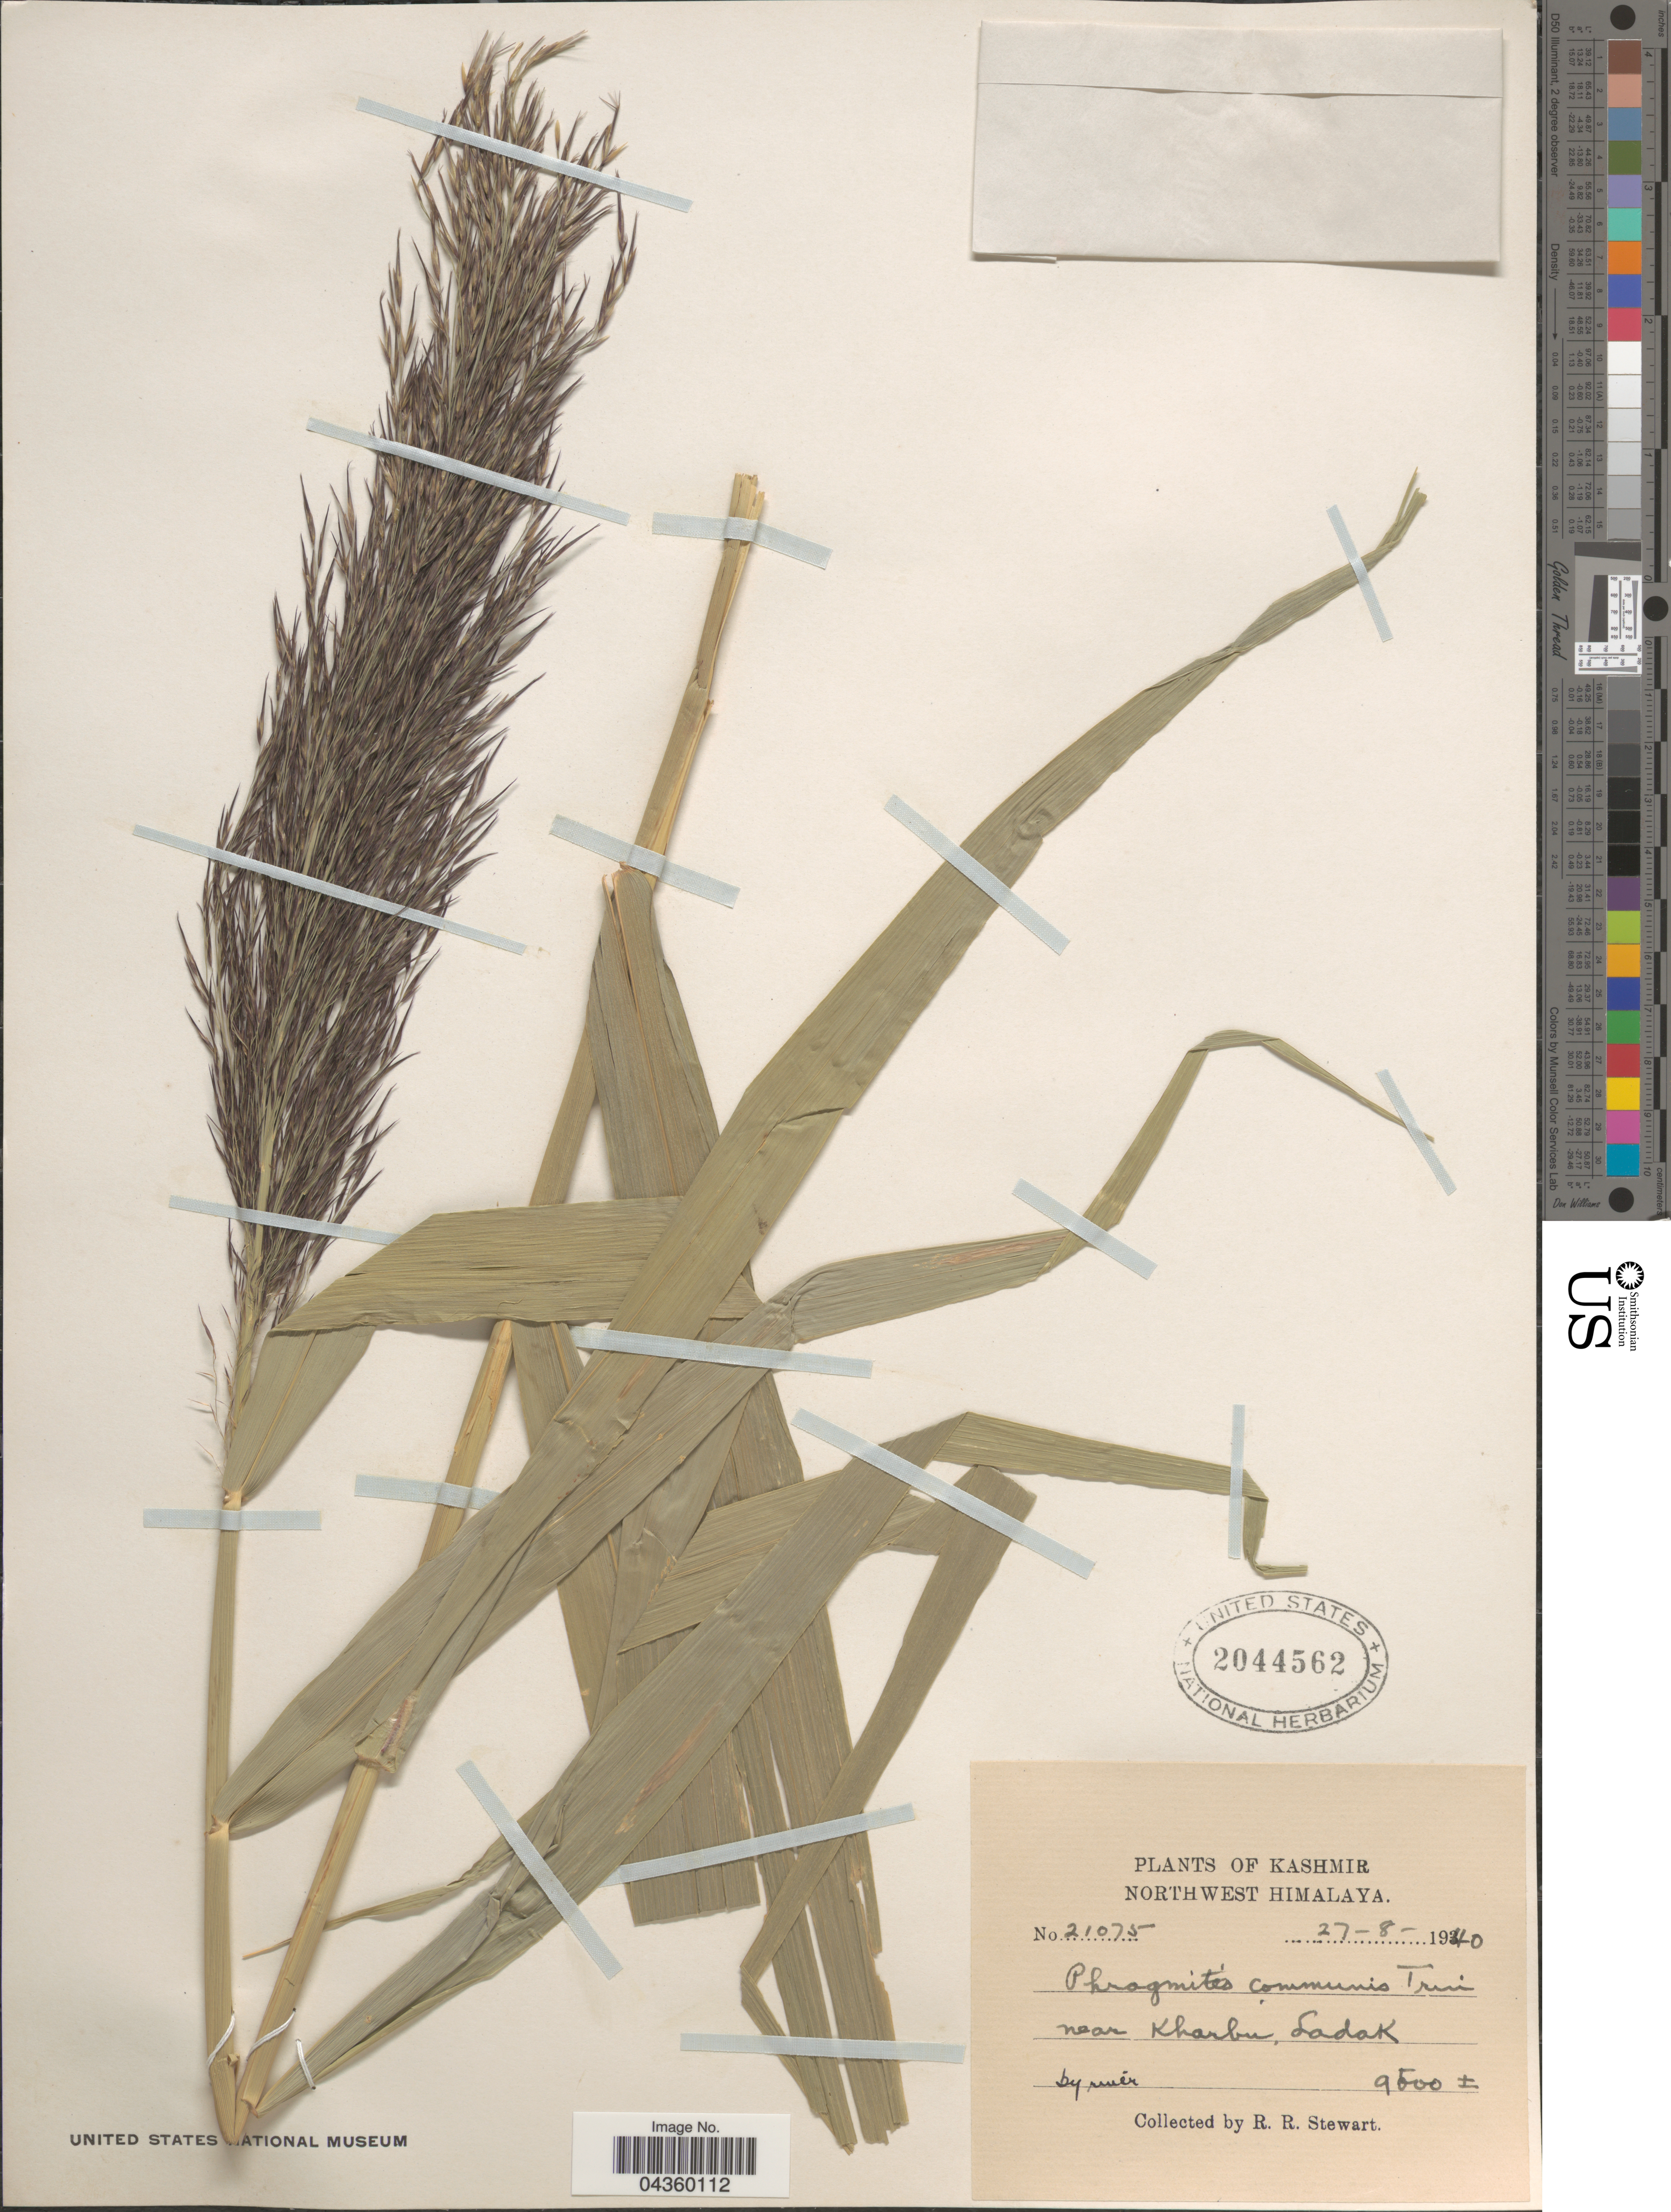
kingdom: Plantae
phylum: Tracheophyta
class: Liliopsida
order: Poales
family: Poaceae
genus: Phragmites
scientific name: Phragmites australis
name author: (Cav.) Trin. ex Steud.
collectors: R. Stewart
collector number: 21075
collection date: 1940-08-27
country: India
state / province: Ladakh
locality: Kashmir. Northwest Himalaya. Near Kharbu, Ladak.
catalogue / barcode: US 2044562